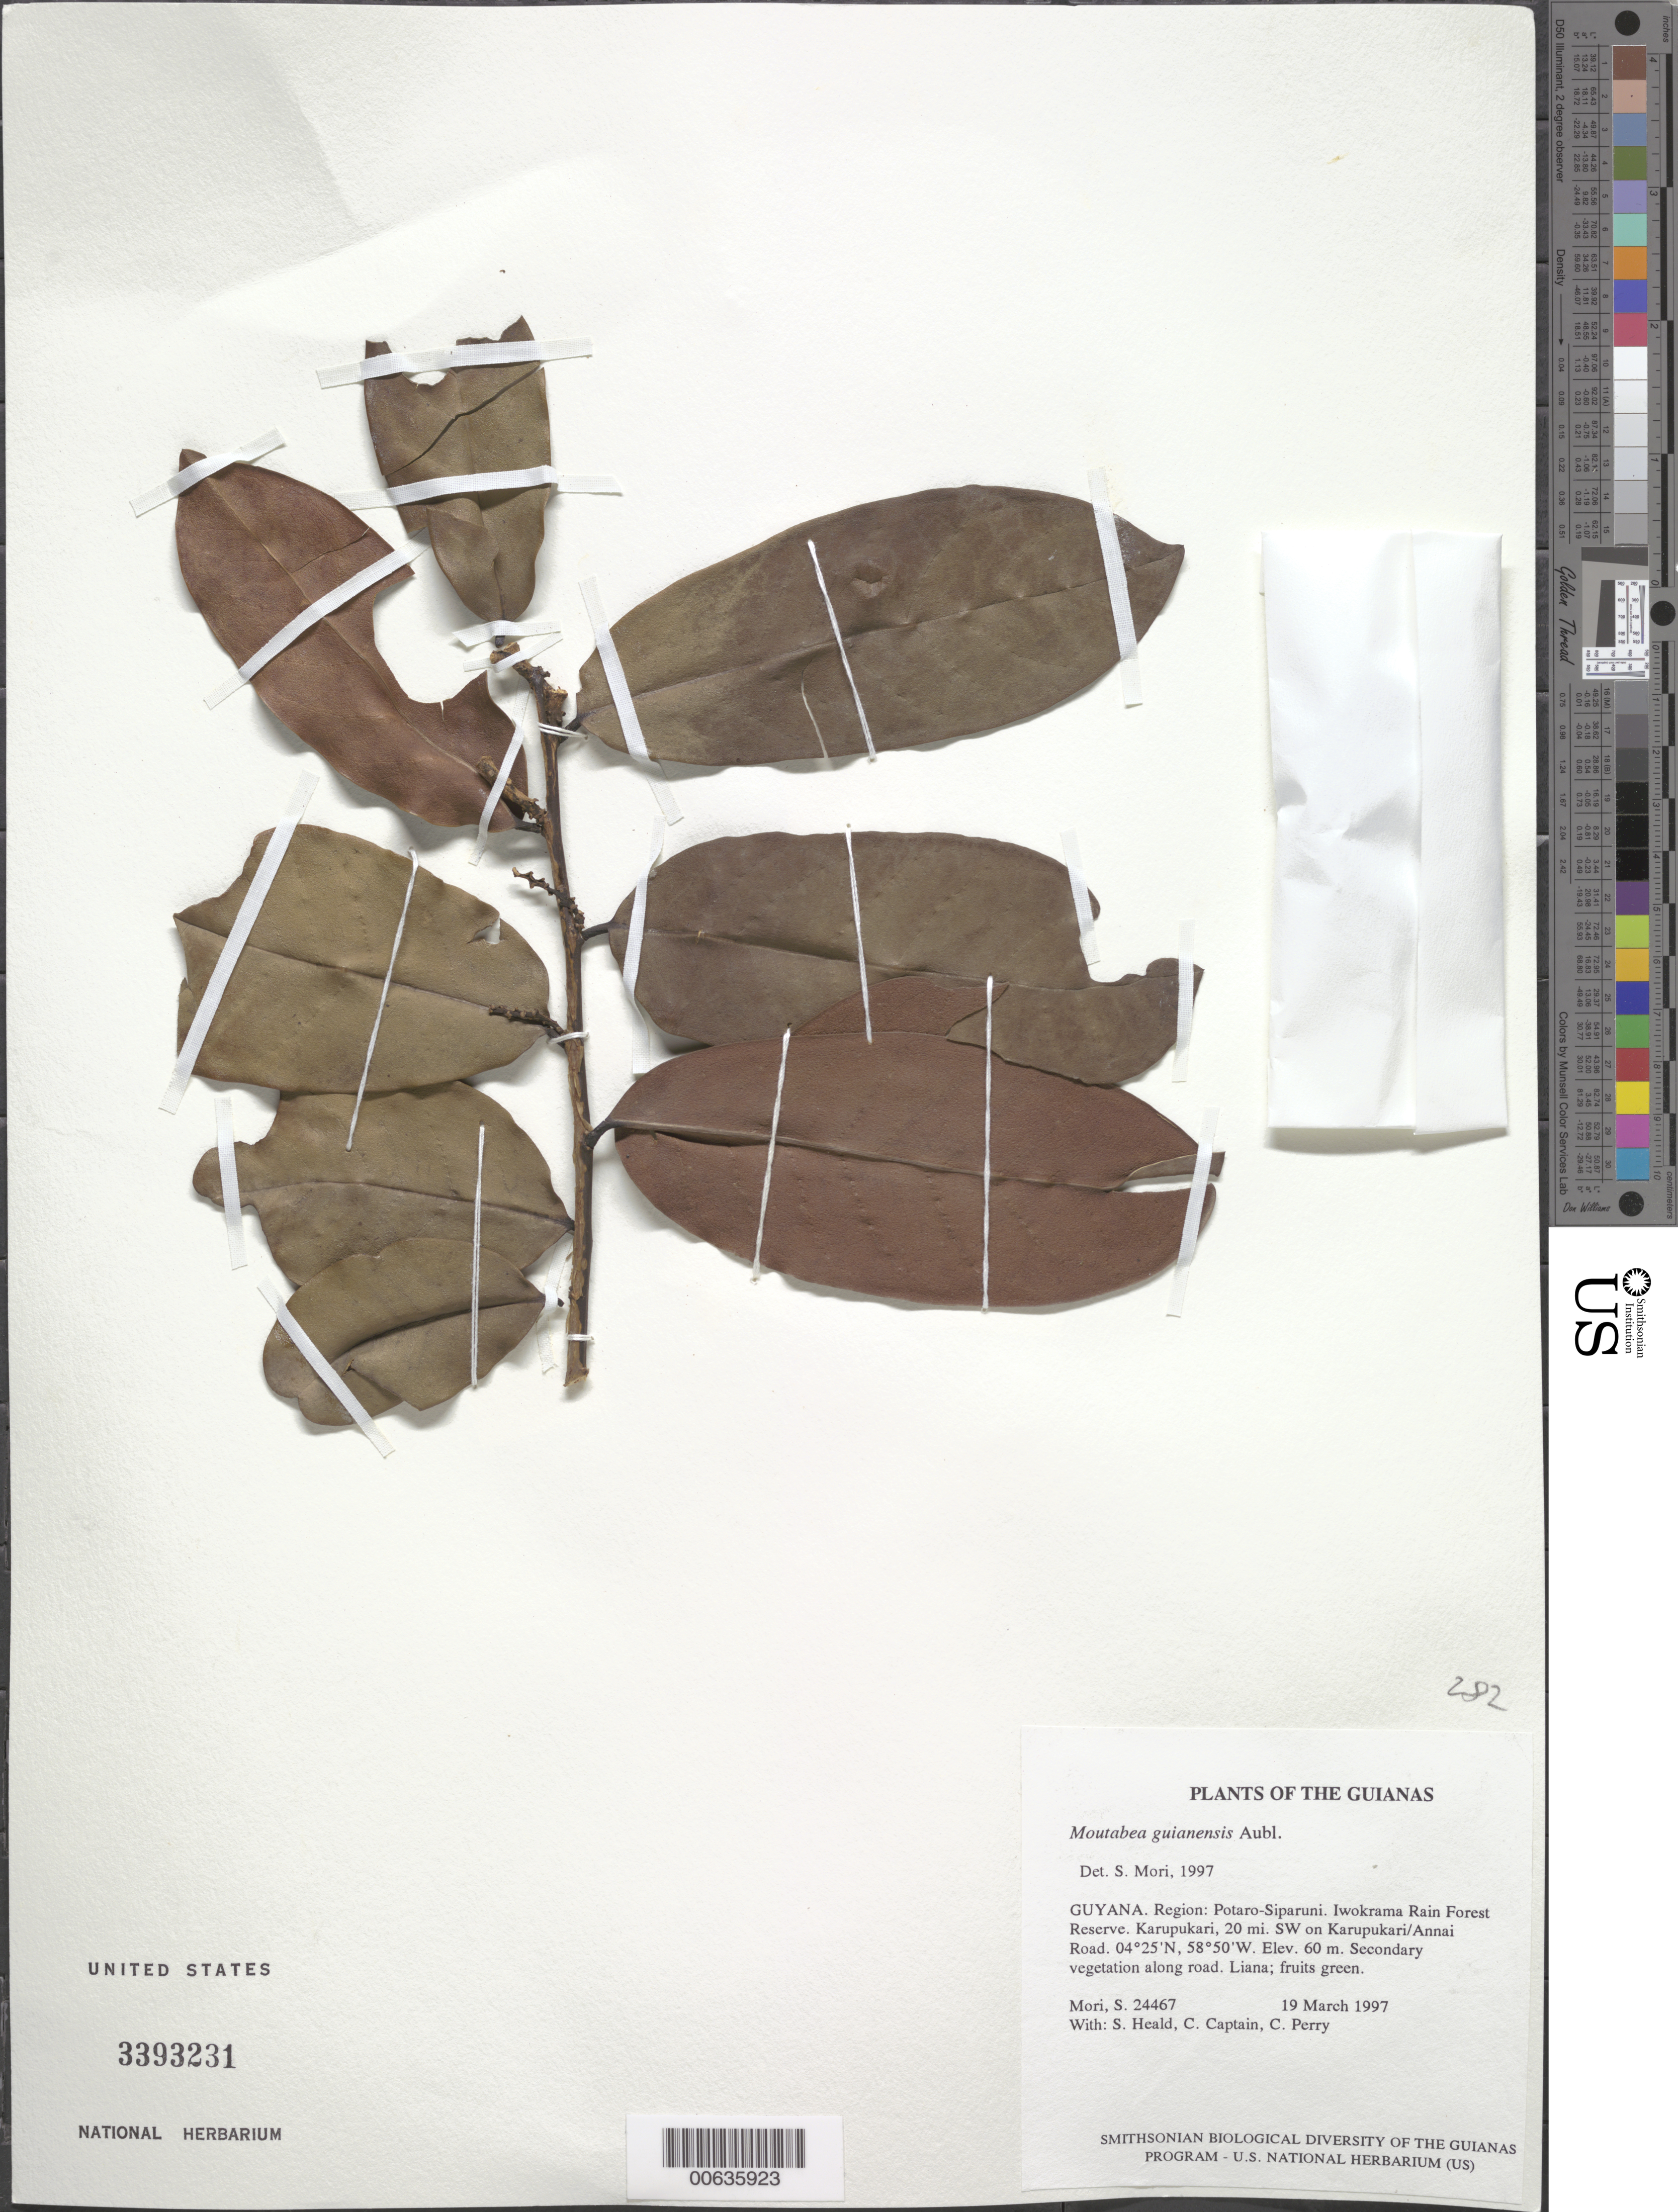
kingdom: Plantae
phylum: Tracheophyta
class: Magnoliopsida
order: Fabales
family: Polygalaceae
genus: Moutabea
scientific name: Moutabea guianensis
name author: Aubl.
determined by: Mori, Scott A.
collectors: S. Mori, S. Heald, C. Captain & C. Perry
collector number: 24467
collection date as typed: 19 March 1997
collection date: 1997-03-19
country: Guyana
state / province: Potaro-Siparuni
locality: Iwokrama Rain Forest Reserve. Karupukari, 20 mi. SW on Karupukari/Annai Road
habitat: Secondary vegetation along road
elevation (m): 60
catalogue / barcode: US 3393231